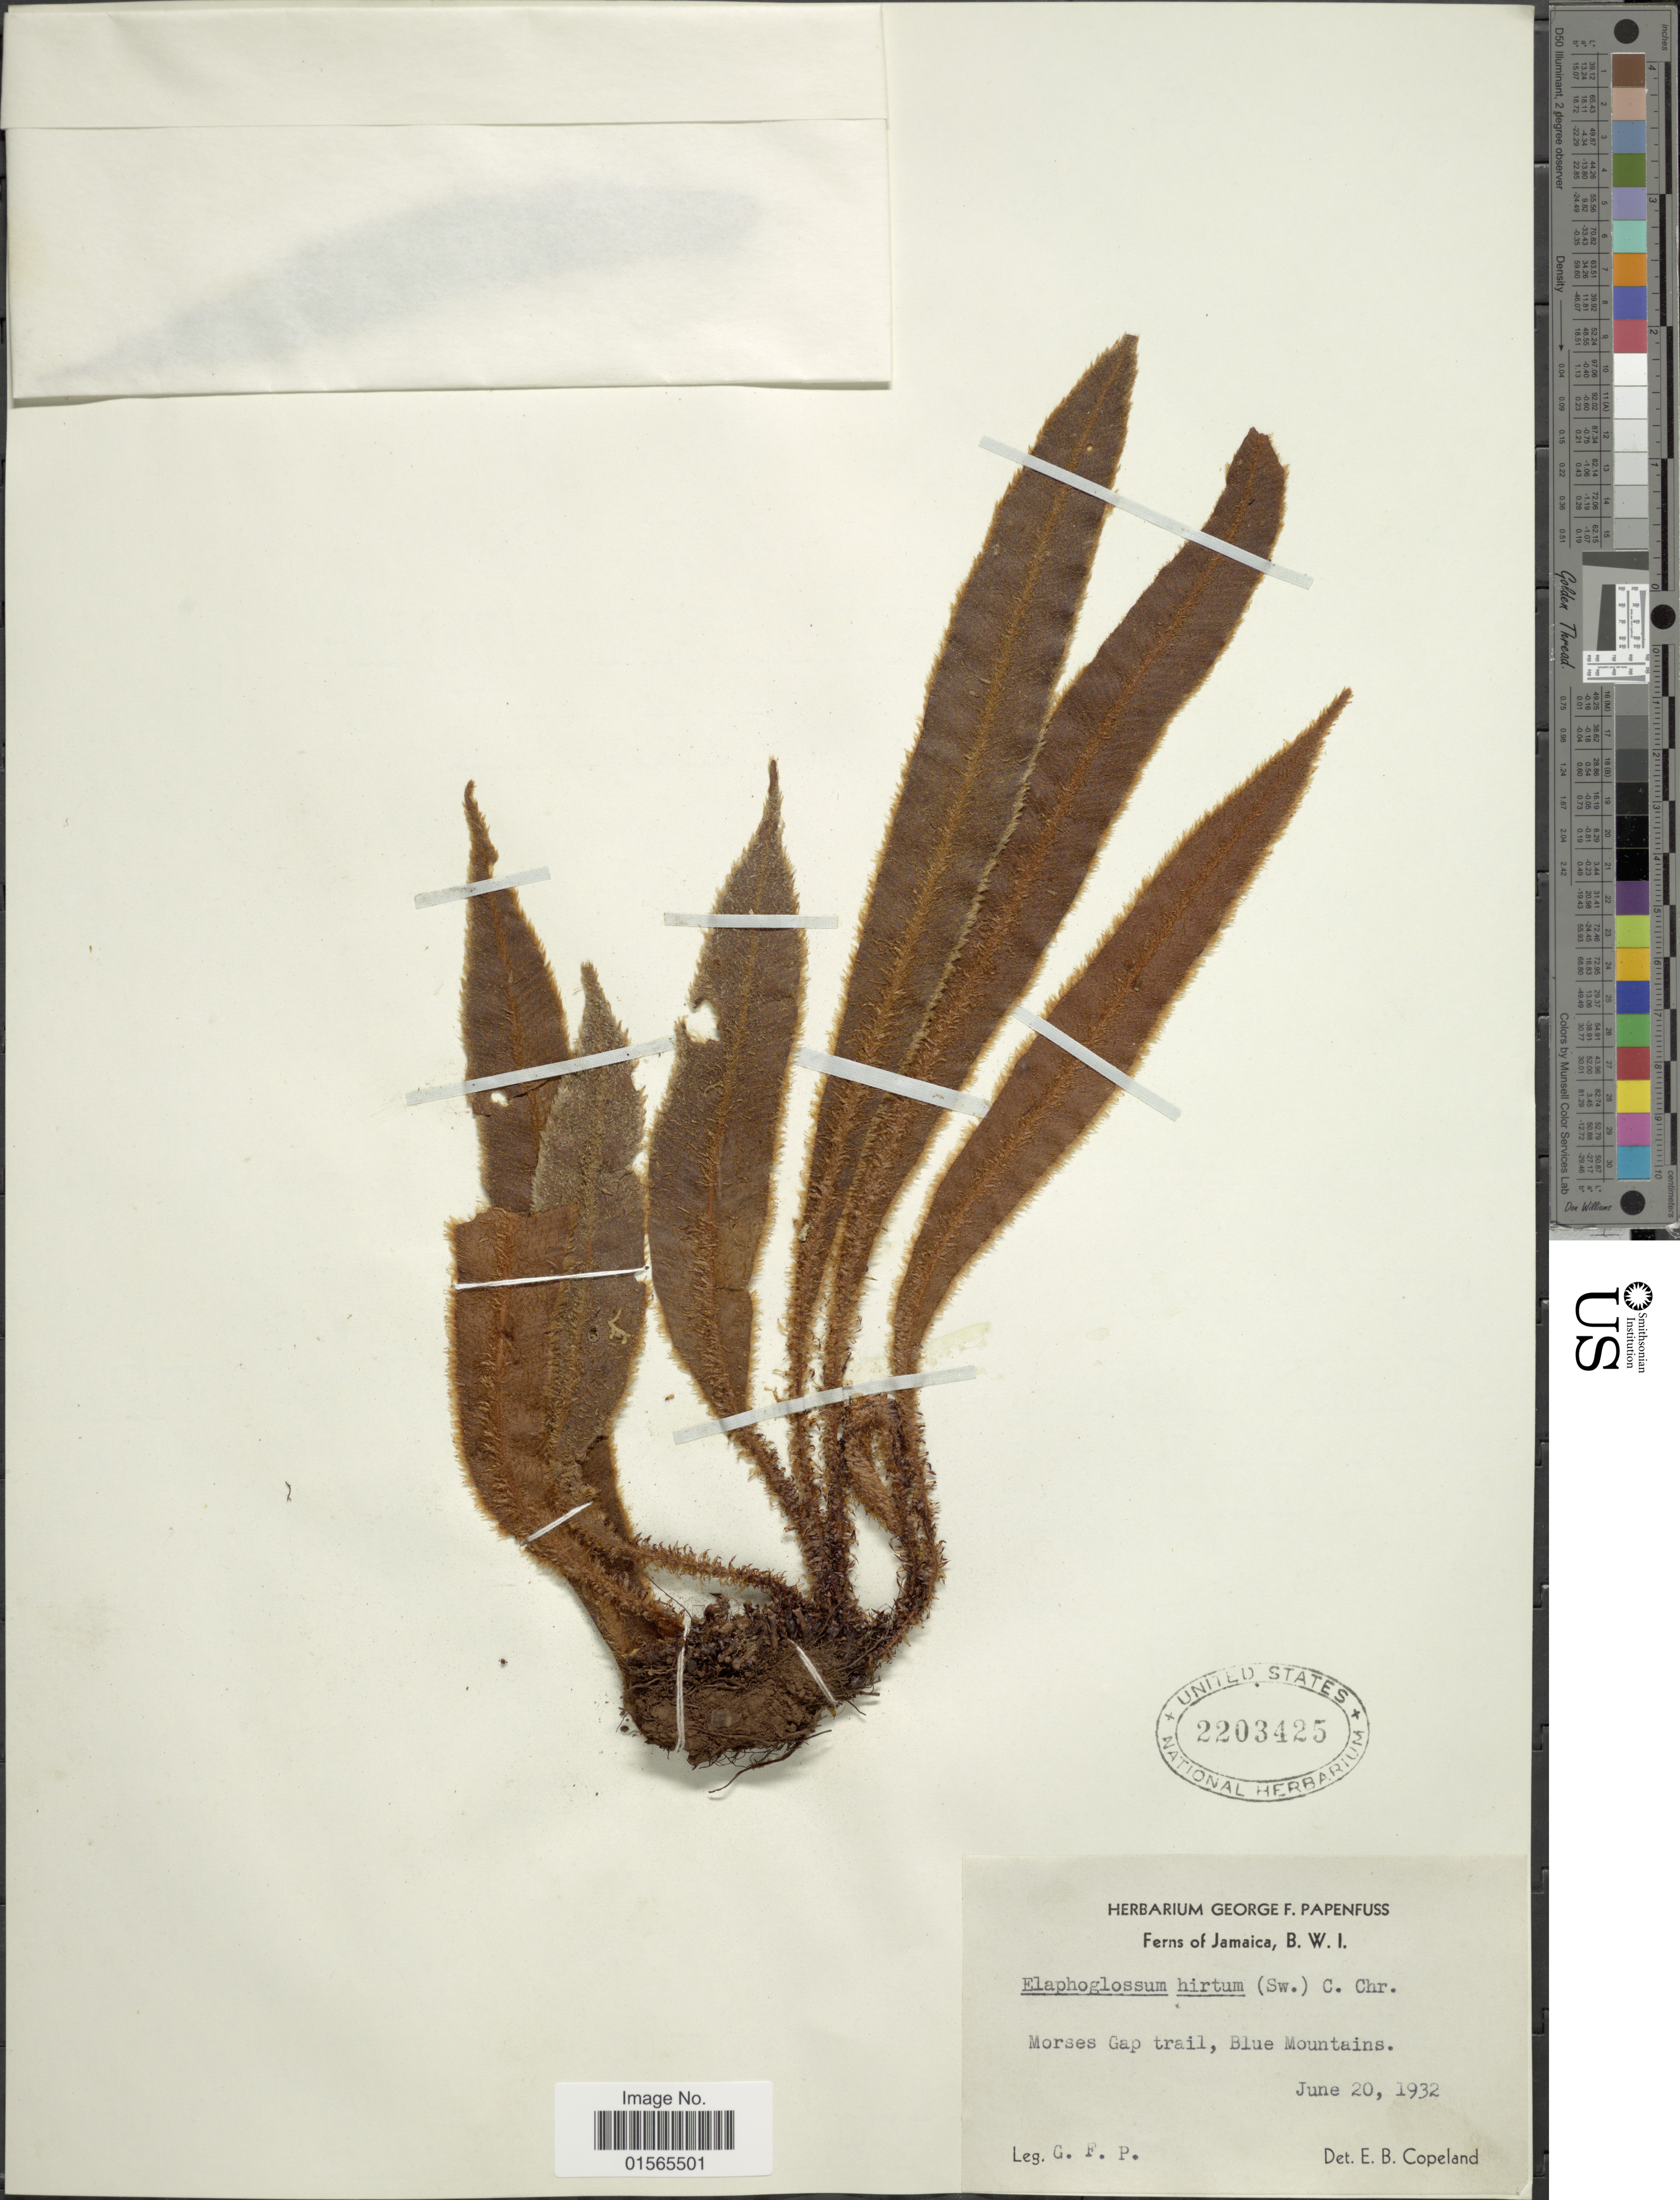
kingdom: Plantae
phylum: Tracheophyta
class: Polypodiopsida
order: Polypodiales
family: Dryopteridaceae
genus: Elaphoglossum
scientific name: Elaphoglossum hirtum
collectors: G. Papenfuss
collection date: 1932-06-20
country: Jamaica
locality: Mporses GapTrail, Blue Mountains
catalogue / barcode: US 2203425